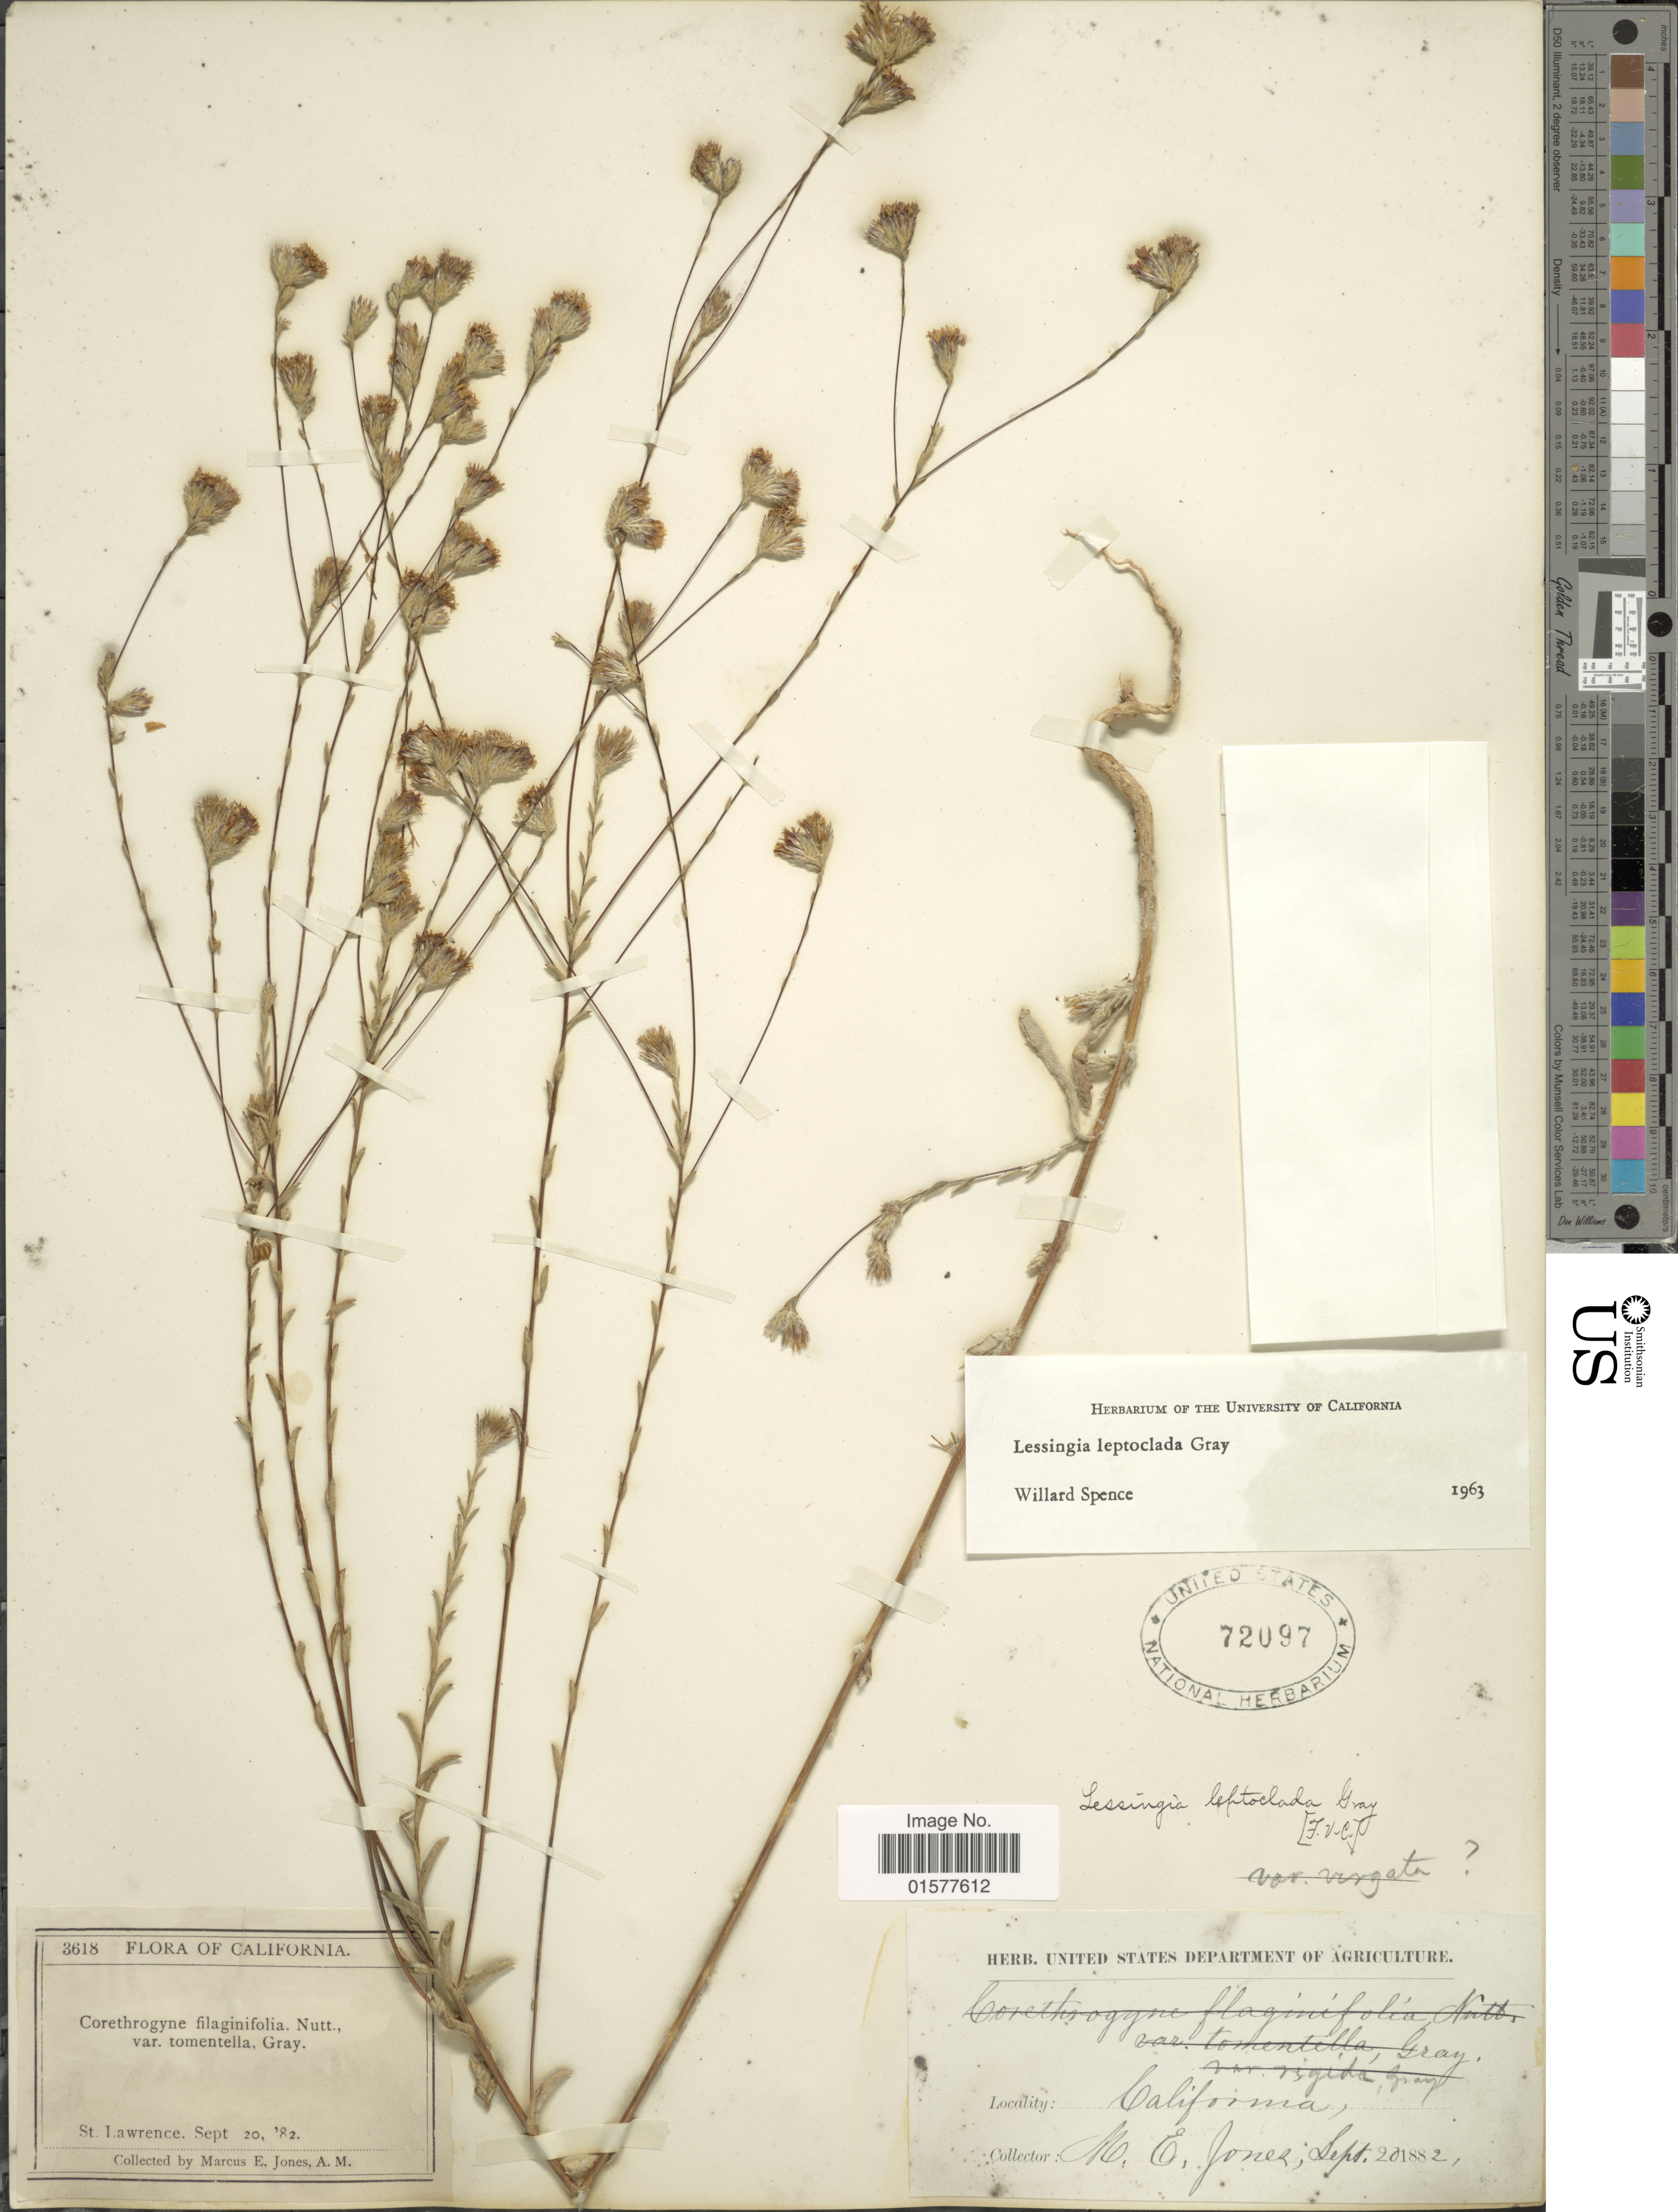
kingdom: Plantae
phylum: Tracheophyta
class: Magnoliopsida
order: Asterales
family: Asteraceae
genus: Lessingia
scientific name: Lessingia leptoclada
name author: A. Gray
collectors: M. E. Jones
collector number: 3618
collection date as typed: Transcribed d/m/y: 20/9/82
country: United States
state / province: California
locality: St. Lawrence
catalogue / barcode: US 72097